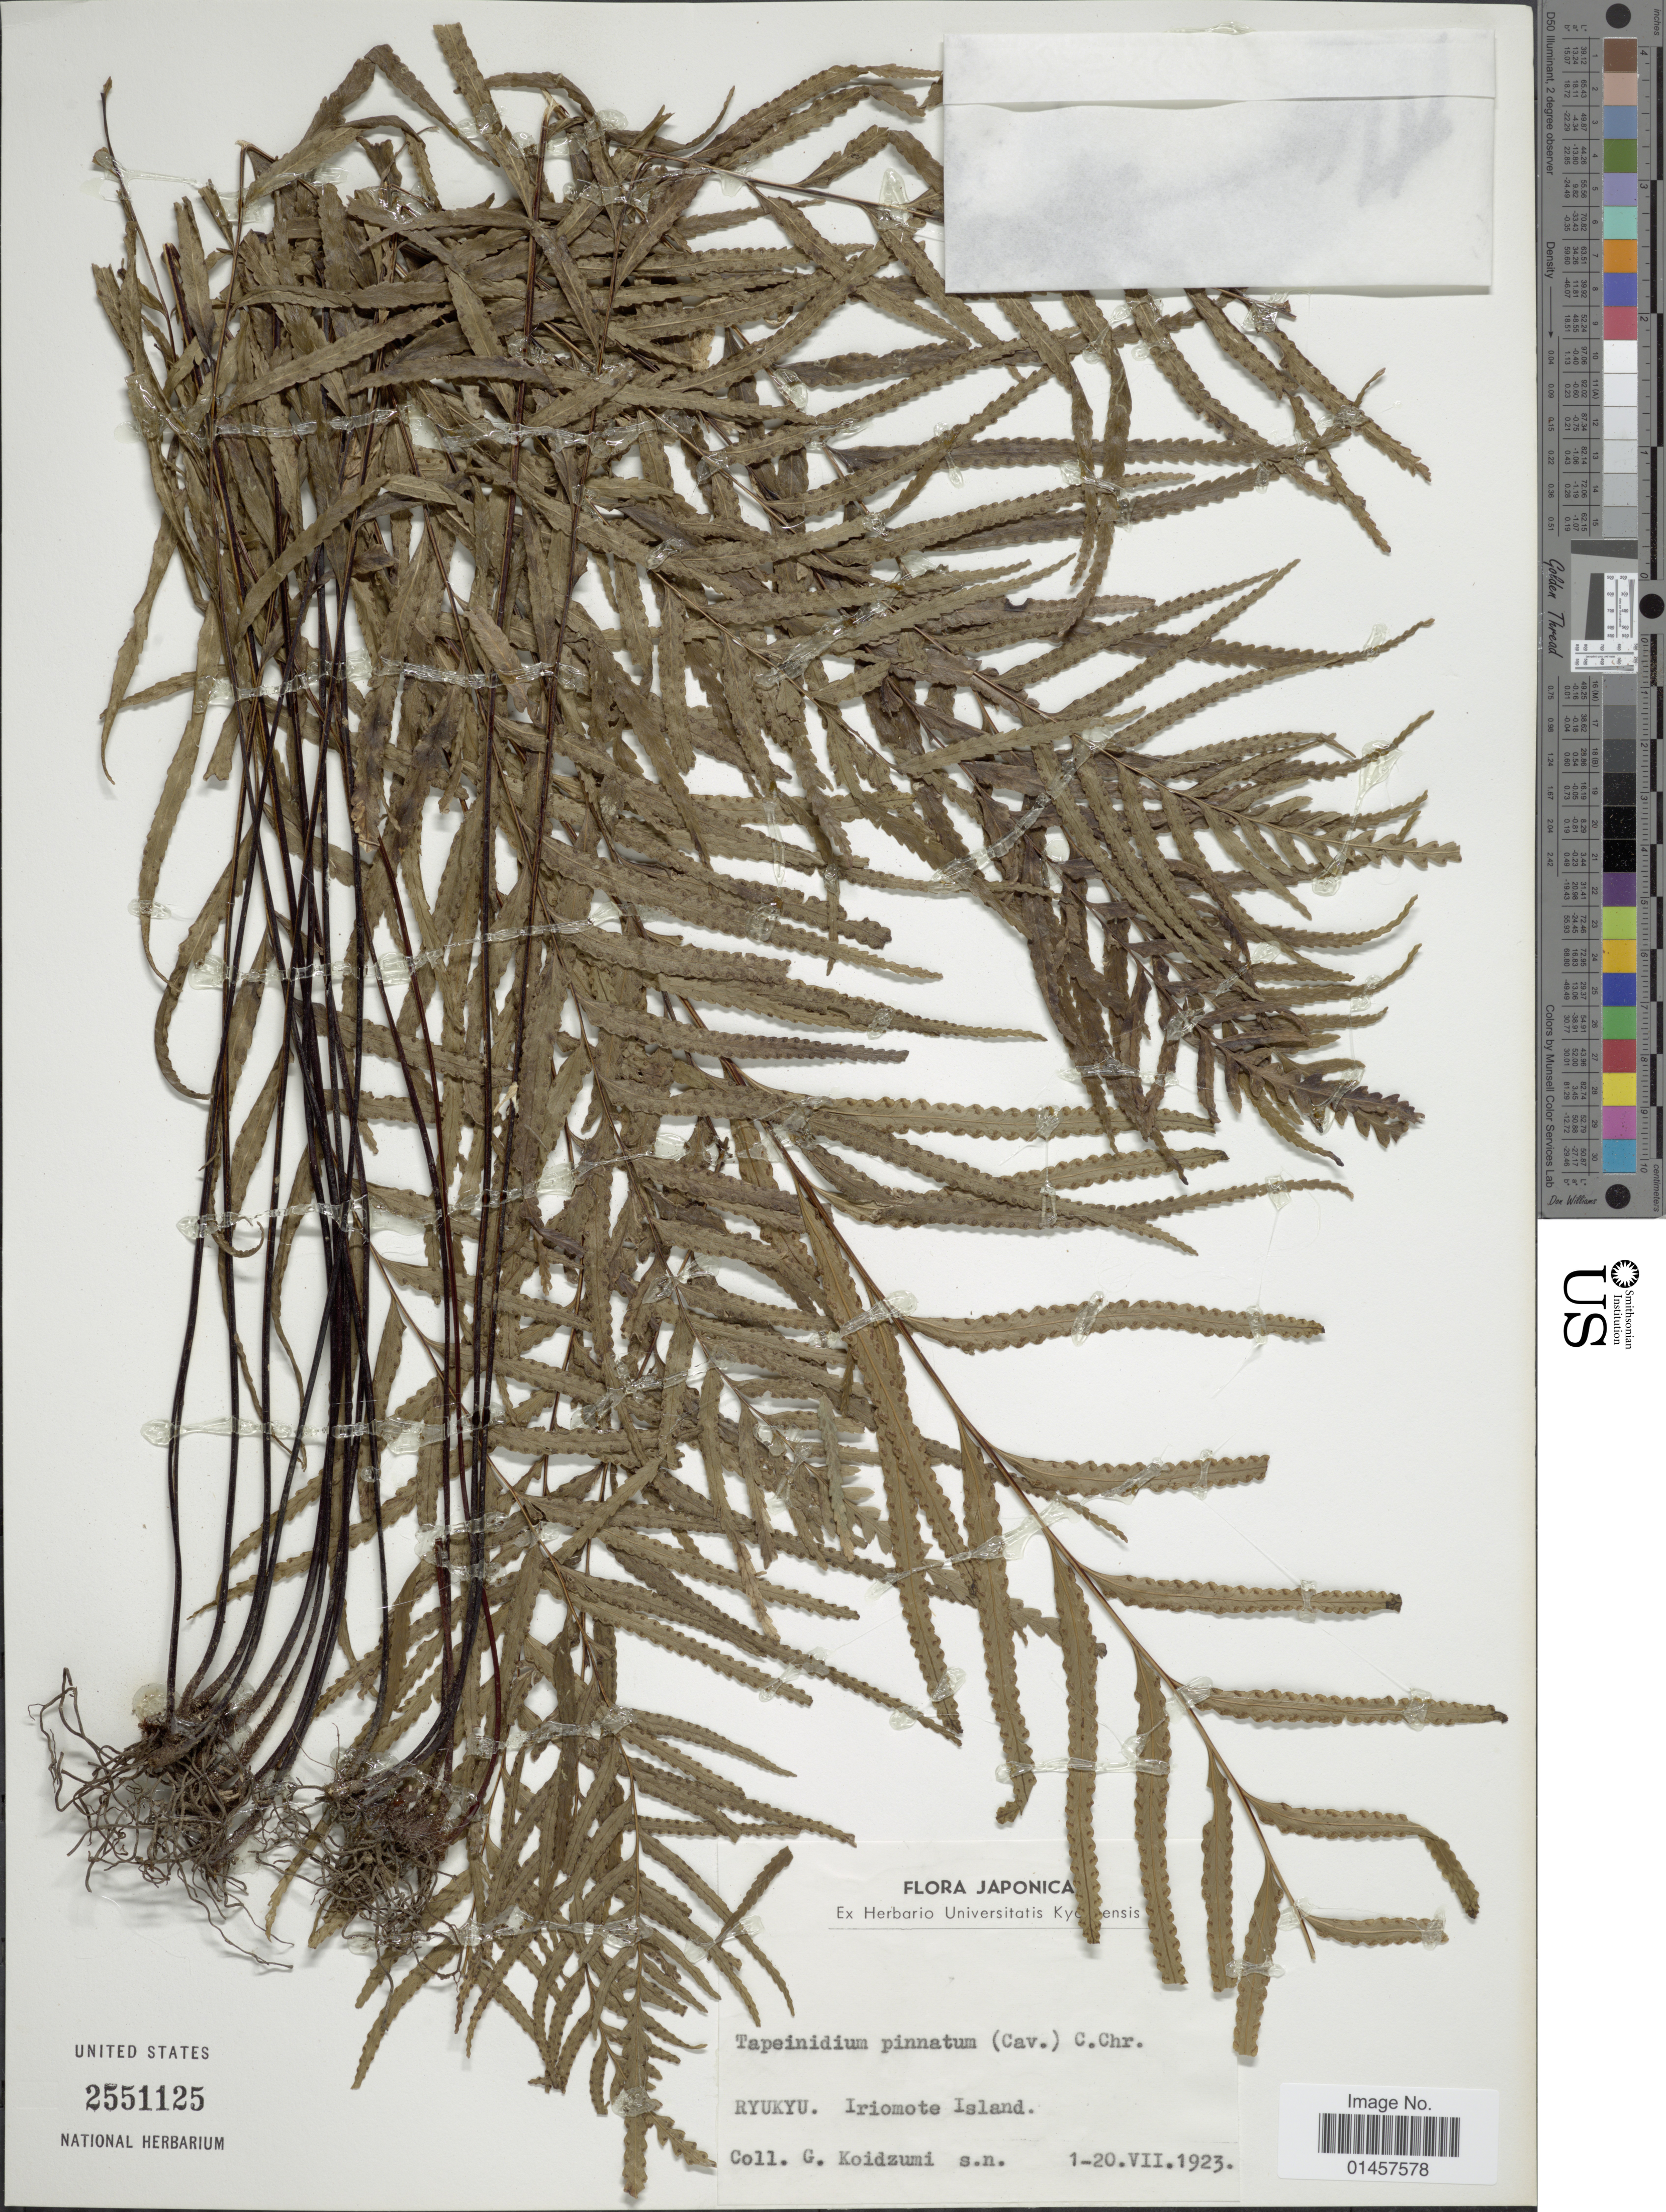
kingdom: Plantae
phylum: Tracheophyta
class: Polypodiopsida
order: Polypodiales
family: Lindsaeaceae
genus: Tapeinidium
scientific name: Tapeinidium pinnatum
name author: (Cav.) C. Chr.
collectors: G. Koidzumi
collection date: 1923-07-01/1923-07-20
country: Japan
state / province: Okinawa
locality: Ryukyu Iriomote Island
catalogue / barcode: US 2551125